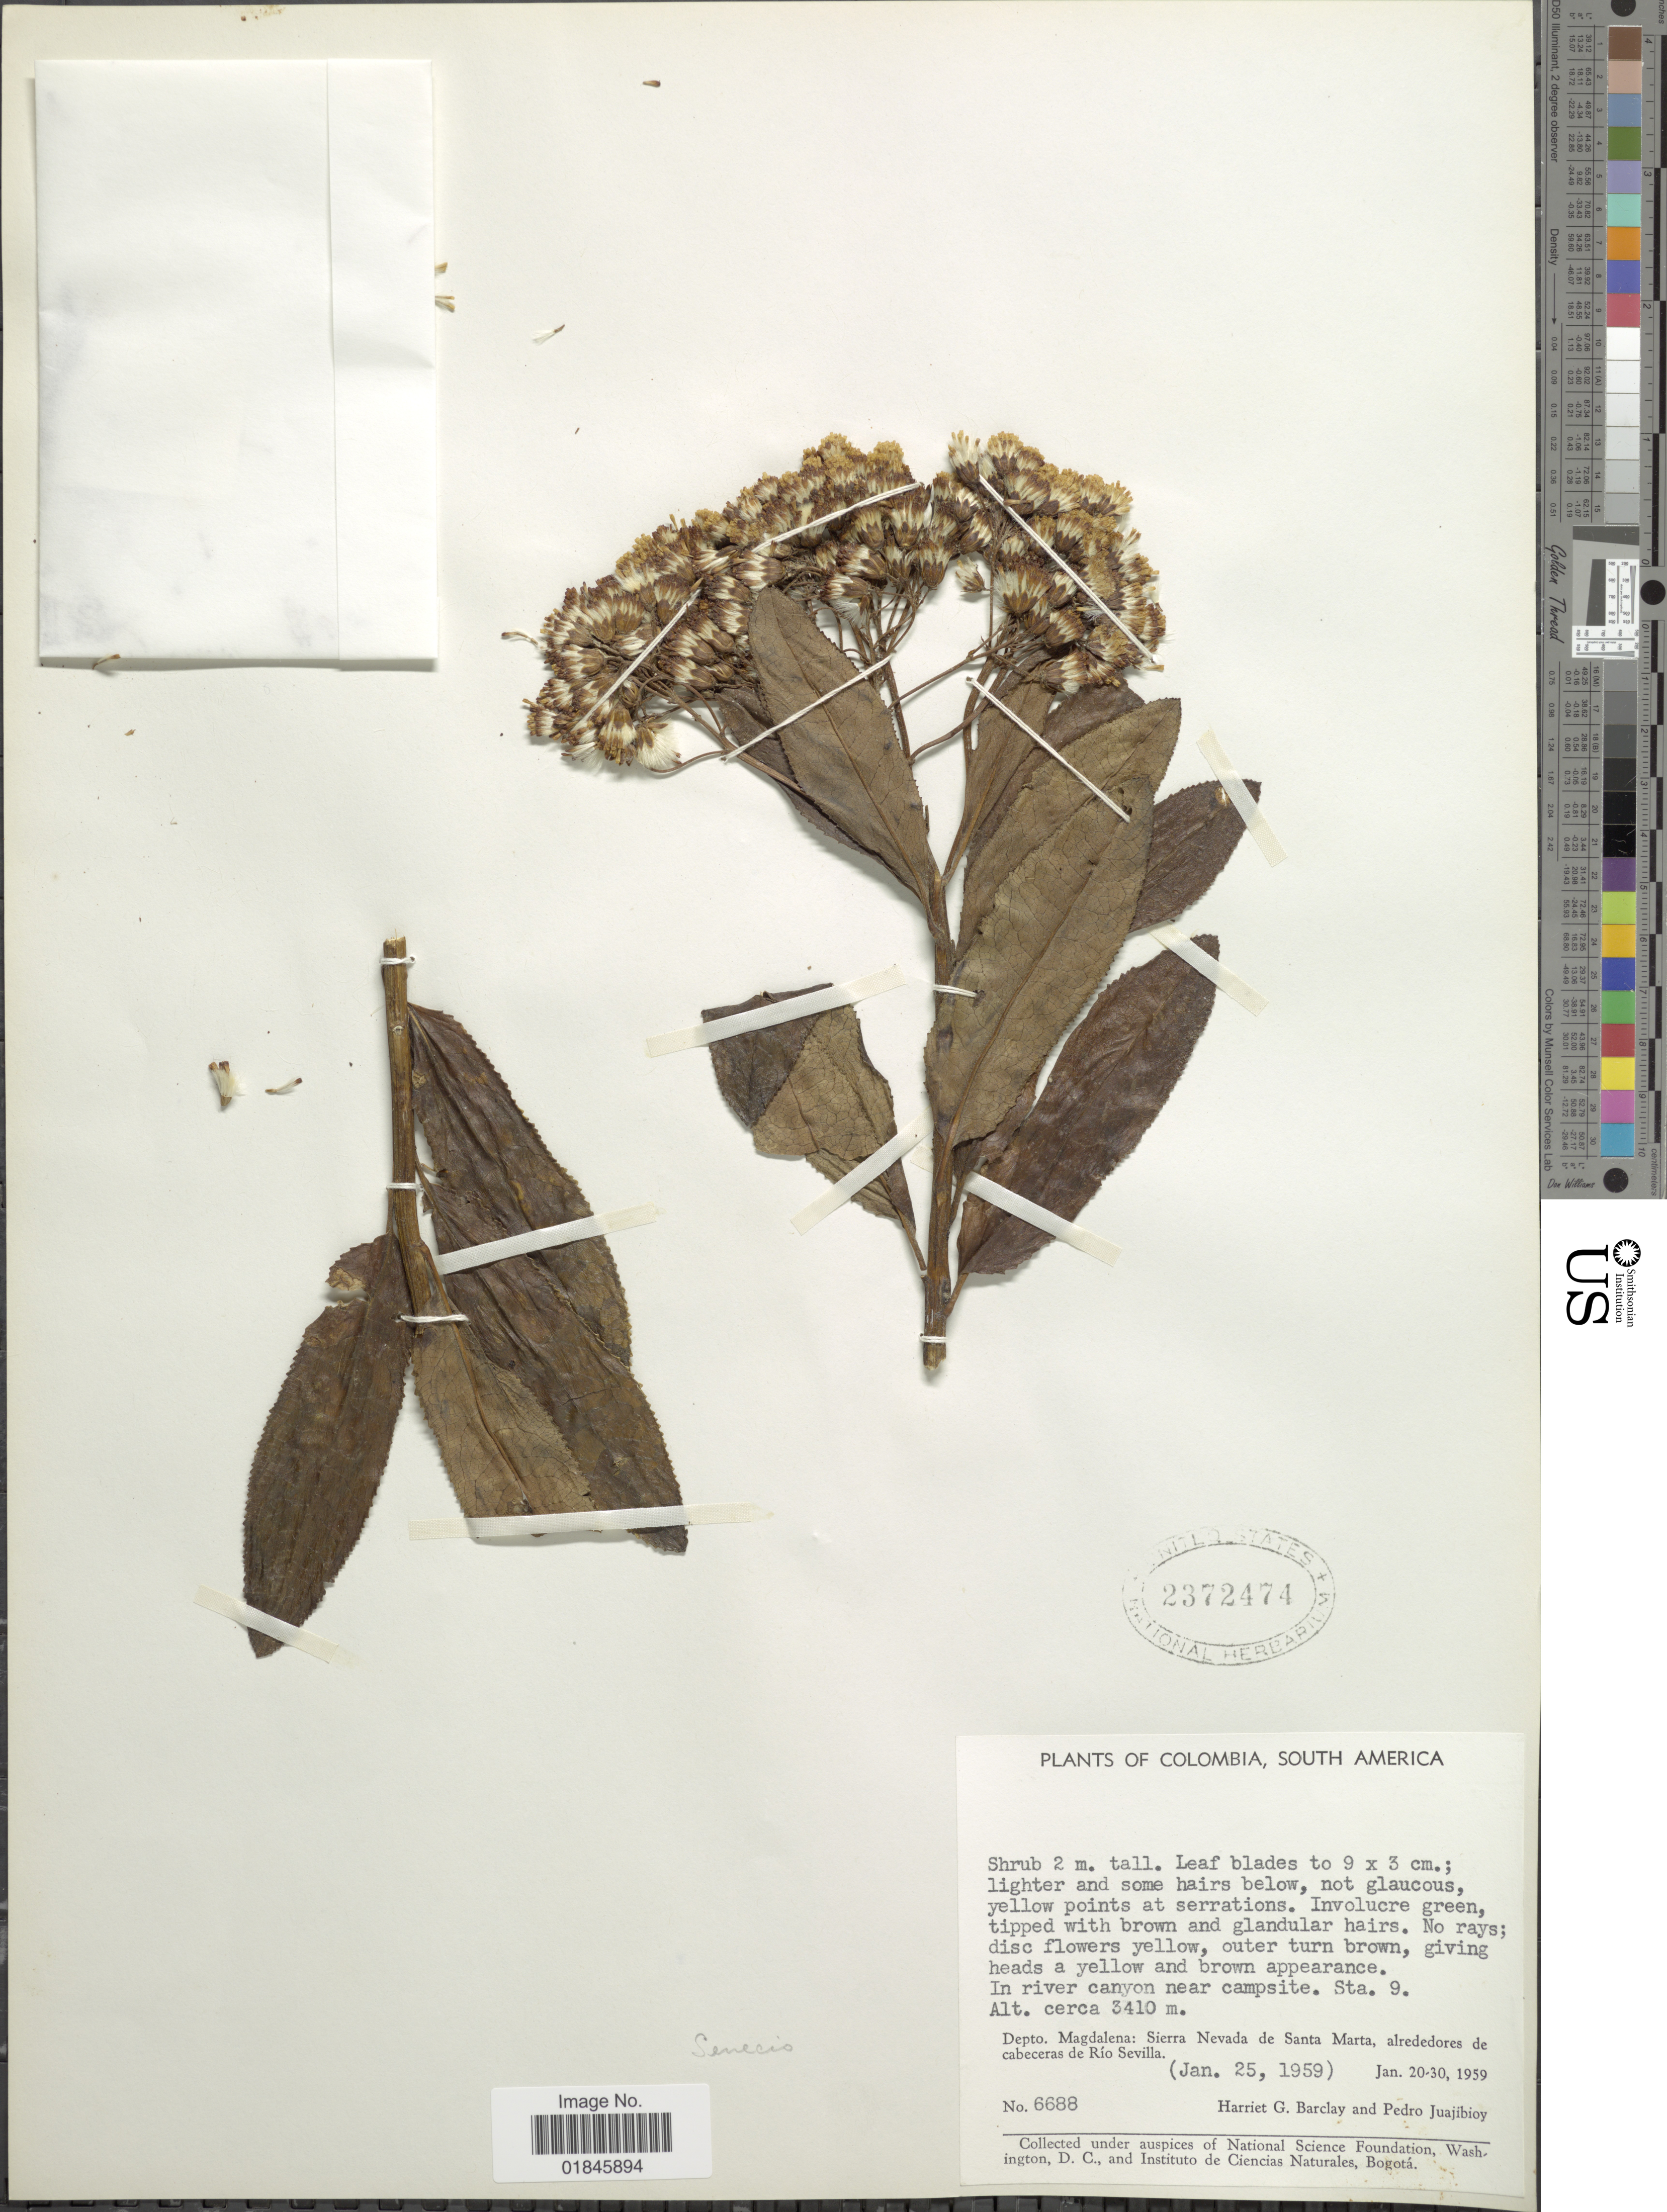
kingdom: Plantae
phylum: Tracheophyta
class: Magnoliopsida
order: Asterales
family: Asteraceae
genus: Pentacalia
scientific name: Pentacalia taironae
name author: S. Díaz & Cuatrec.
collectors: H. G. Barclay & P. Juajibioy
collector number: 6688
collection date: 1959-01-25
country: Colombia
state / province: Magdalena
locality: Depto. Magdalena: Sierra Nevada de Santa Marta, alrededores de cabeceras de Río Sevilla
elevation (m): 3410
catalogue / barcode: US 2372474